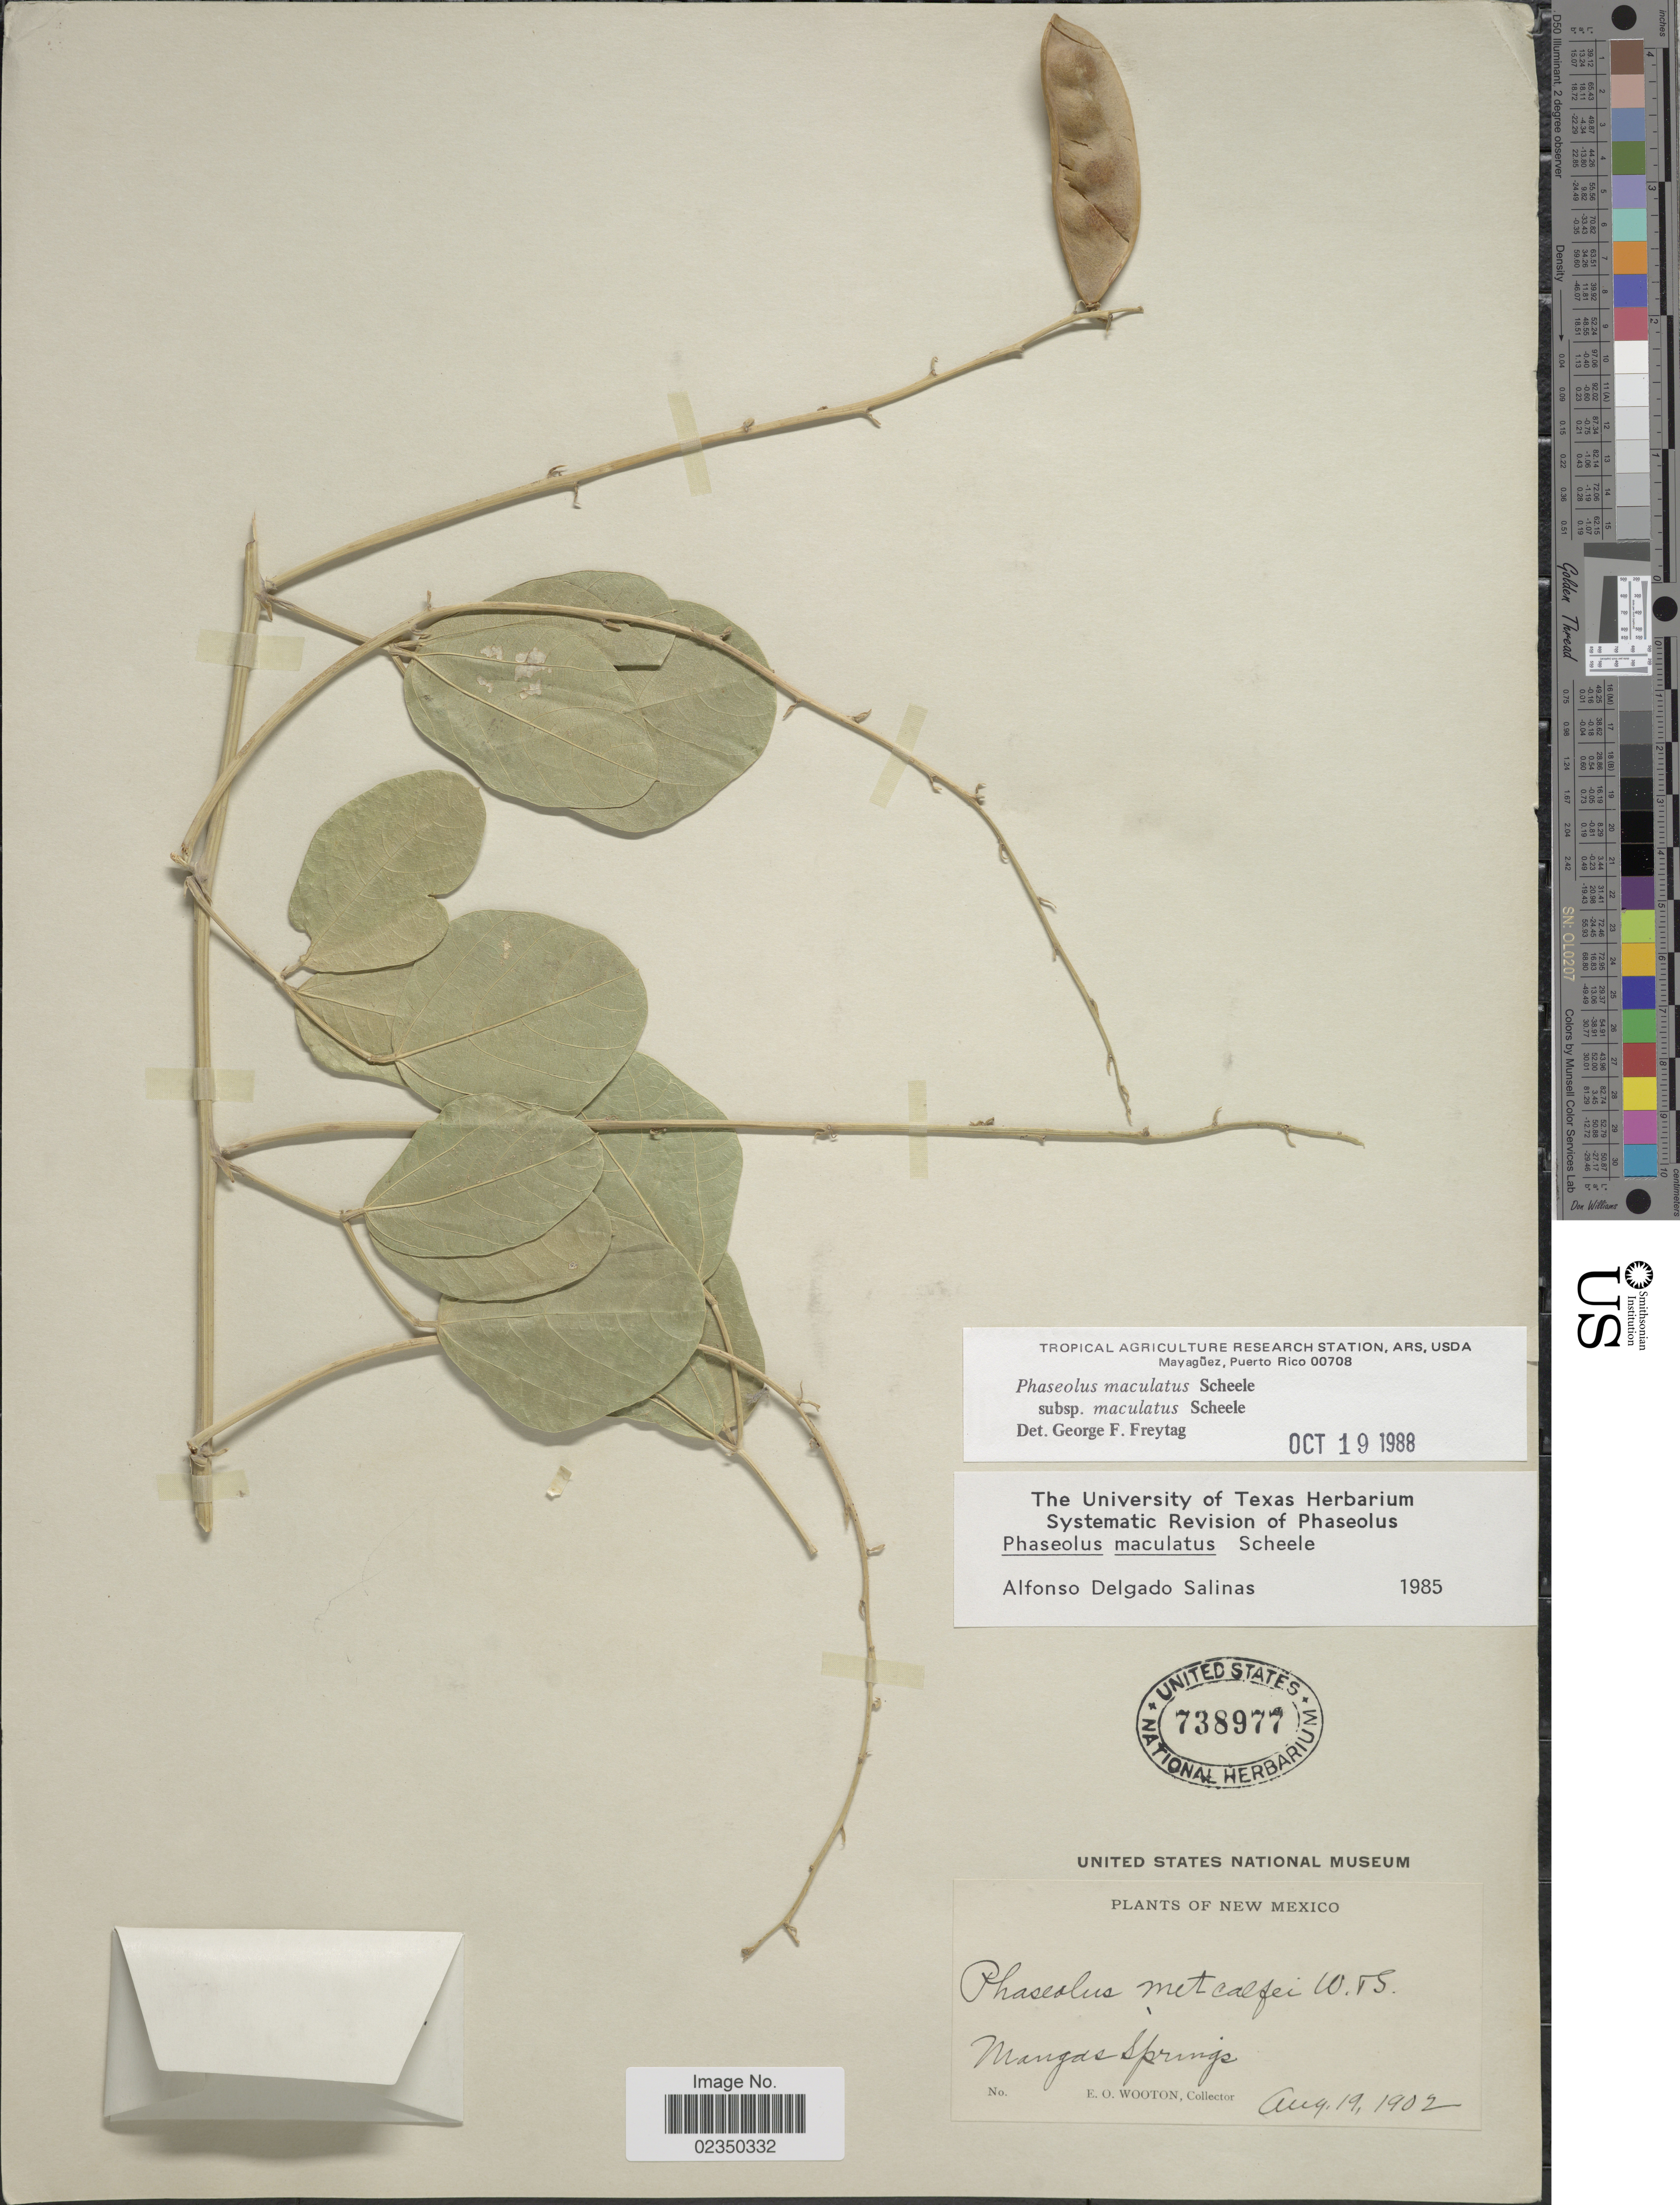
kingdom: Plantae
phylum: Tracheophyta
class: Magnoliopsida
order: Fabales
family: Fabaceae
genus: Phaseolus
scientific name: Phaseolus maculatus subsp. maculatus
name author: Scheele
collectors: E. O. Wooton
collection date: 1902-08-19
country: United States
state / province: New Mexico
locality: Mangas Springs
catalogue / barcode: US 738977